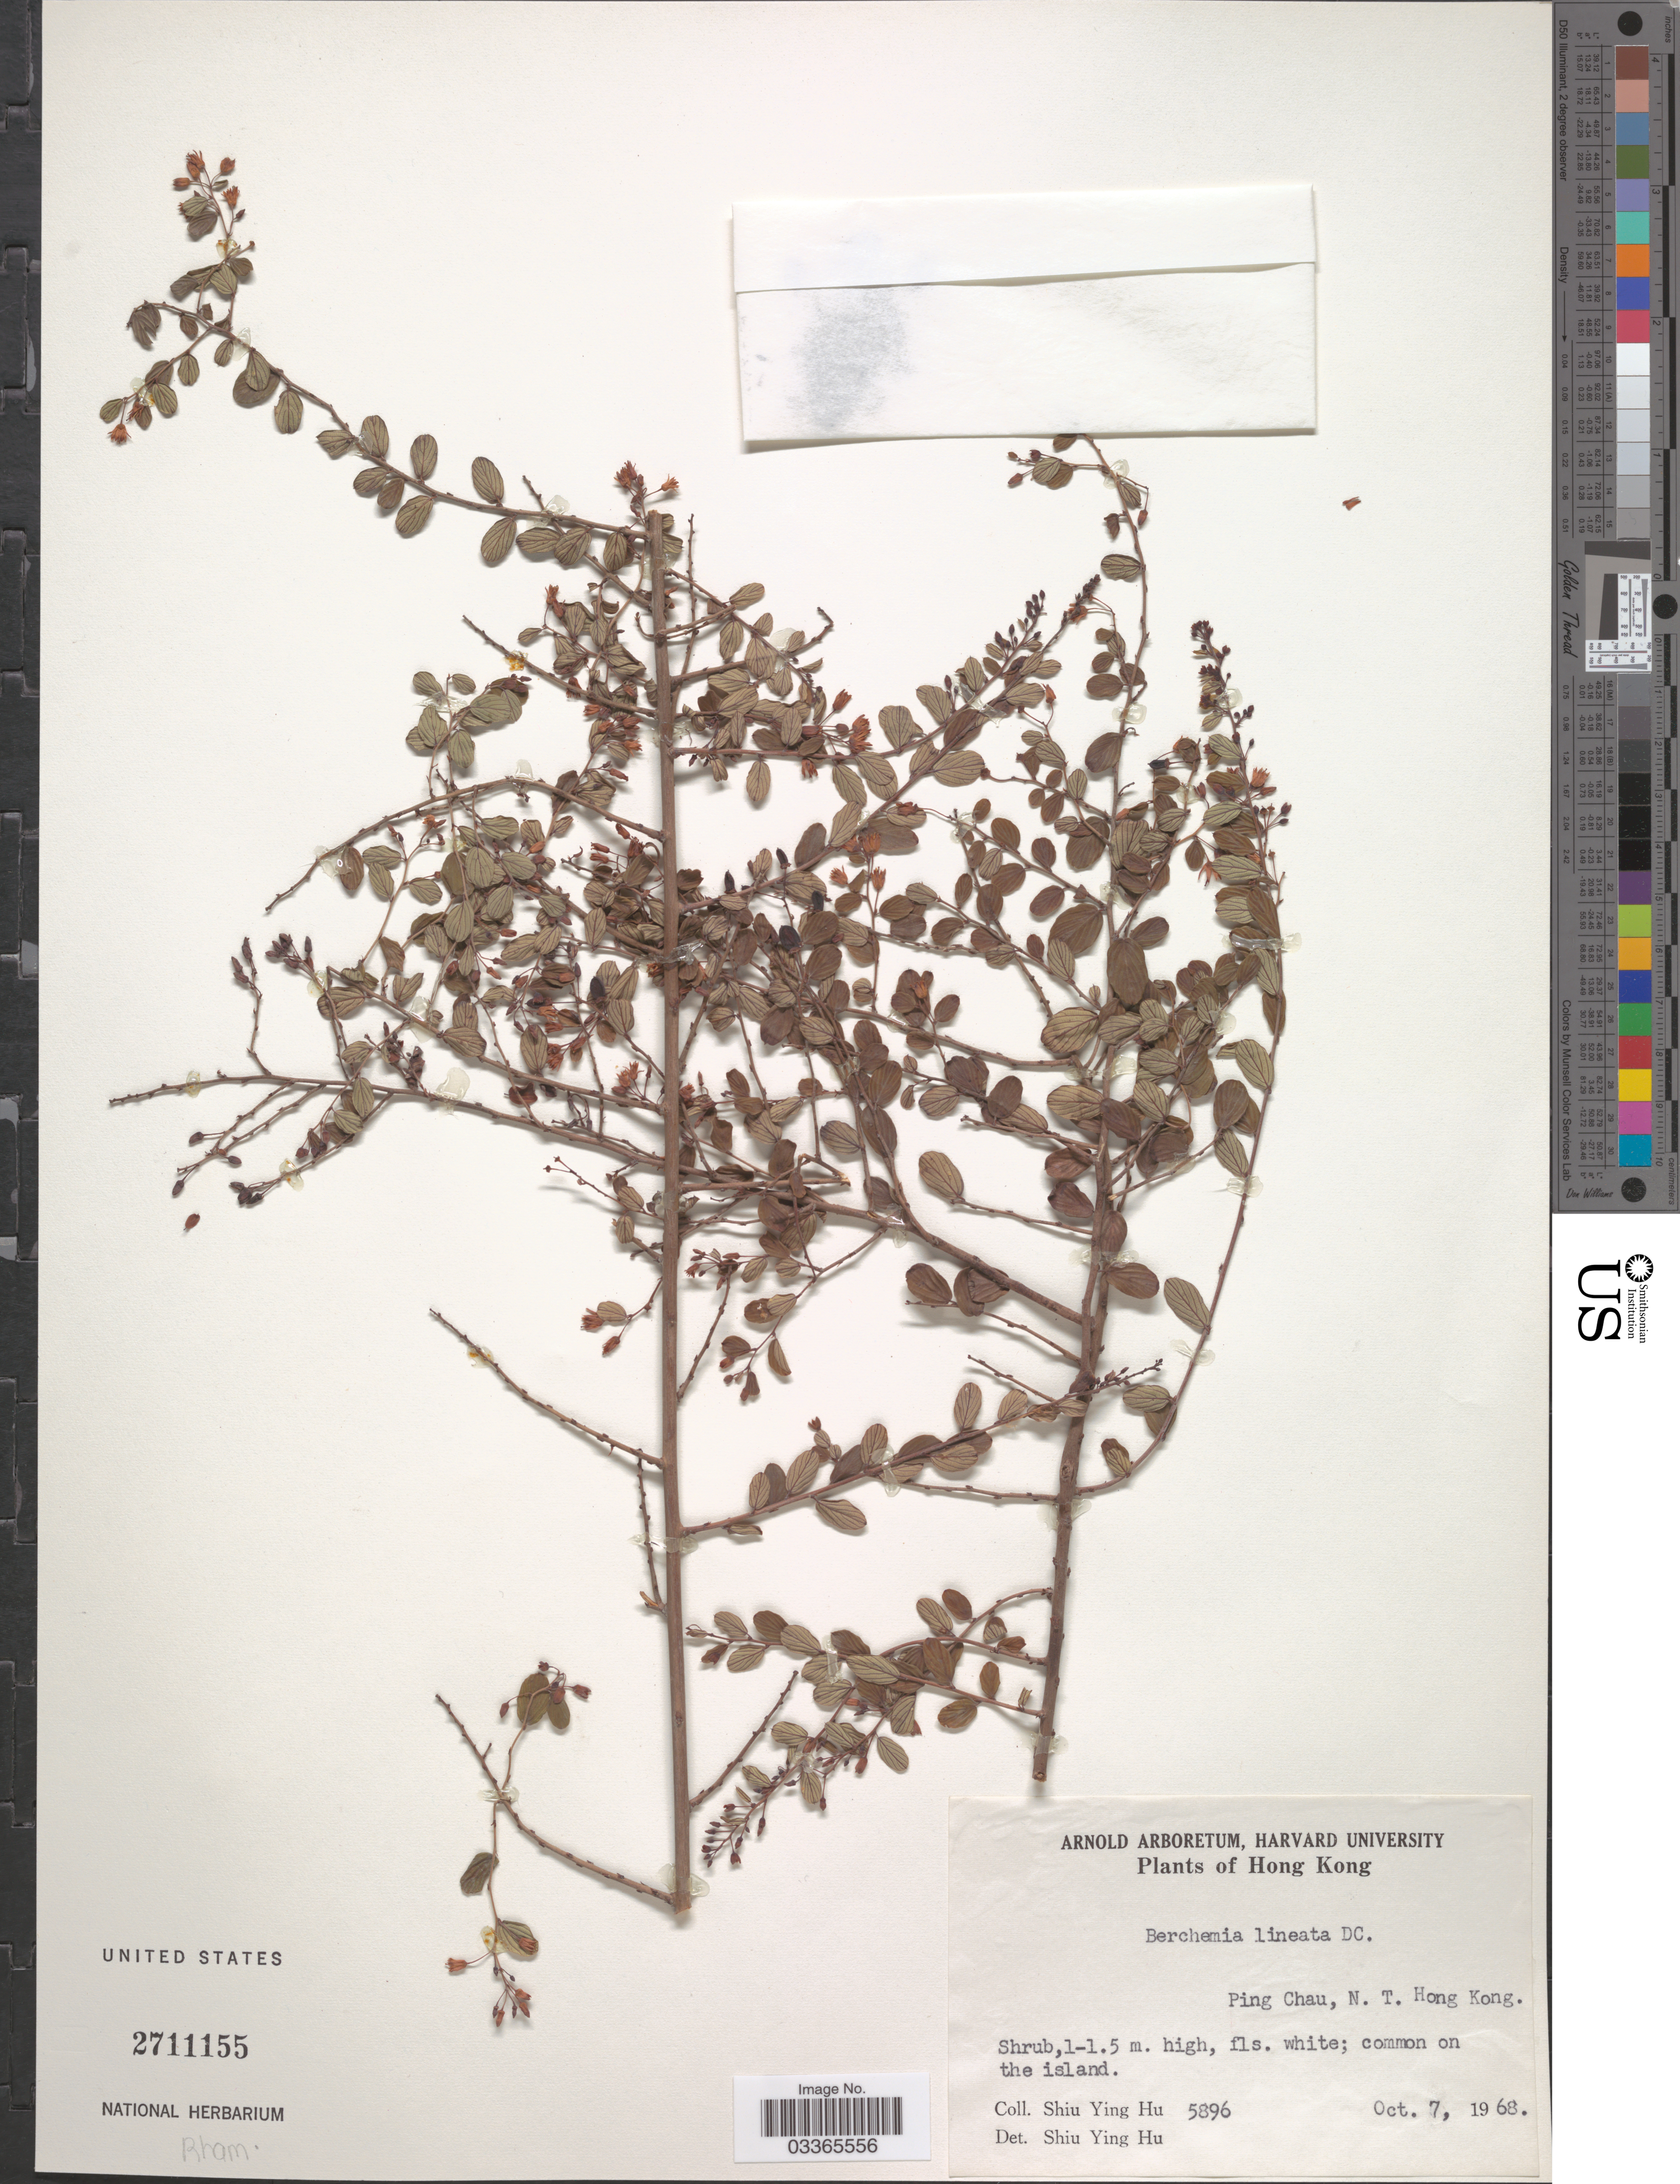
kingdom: Plantae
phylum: Tracheophyta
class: Magnoliopsida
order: Rosales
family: Rhamnaceae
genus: Berchemia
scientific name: Berchemia lineata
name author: (L.) DC.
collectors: S. Y. Hu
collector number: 5896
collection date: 1968-10-07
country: China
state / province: Hong Kong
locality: Ping Chau, N.T.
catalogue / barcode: US 2711155